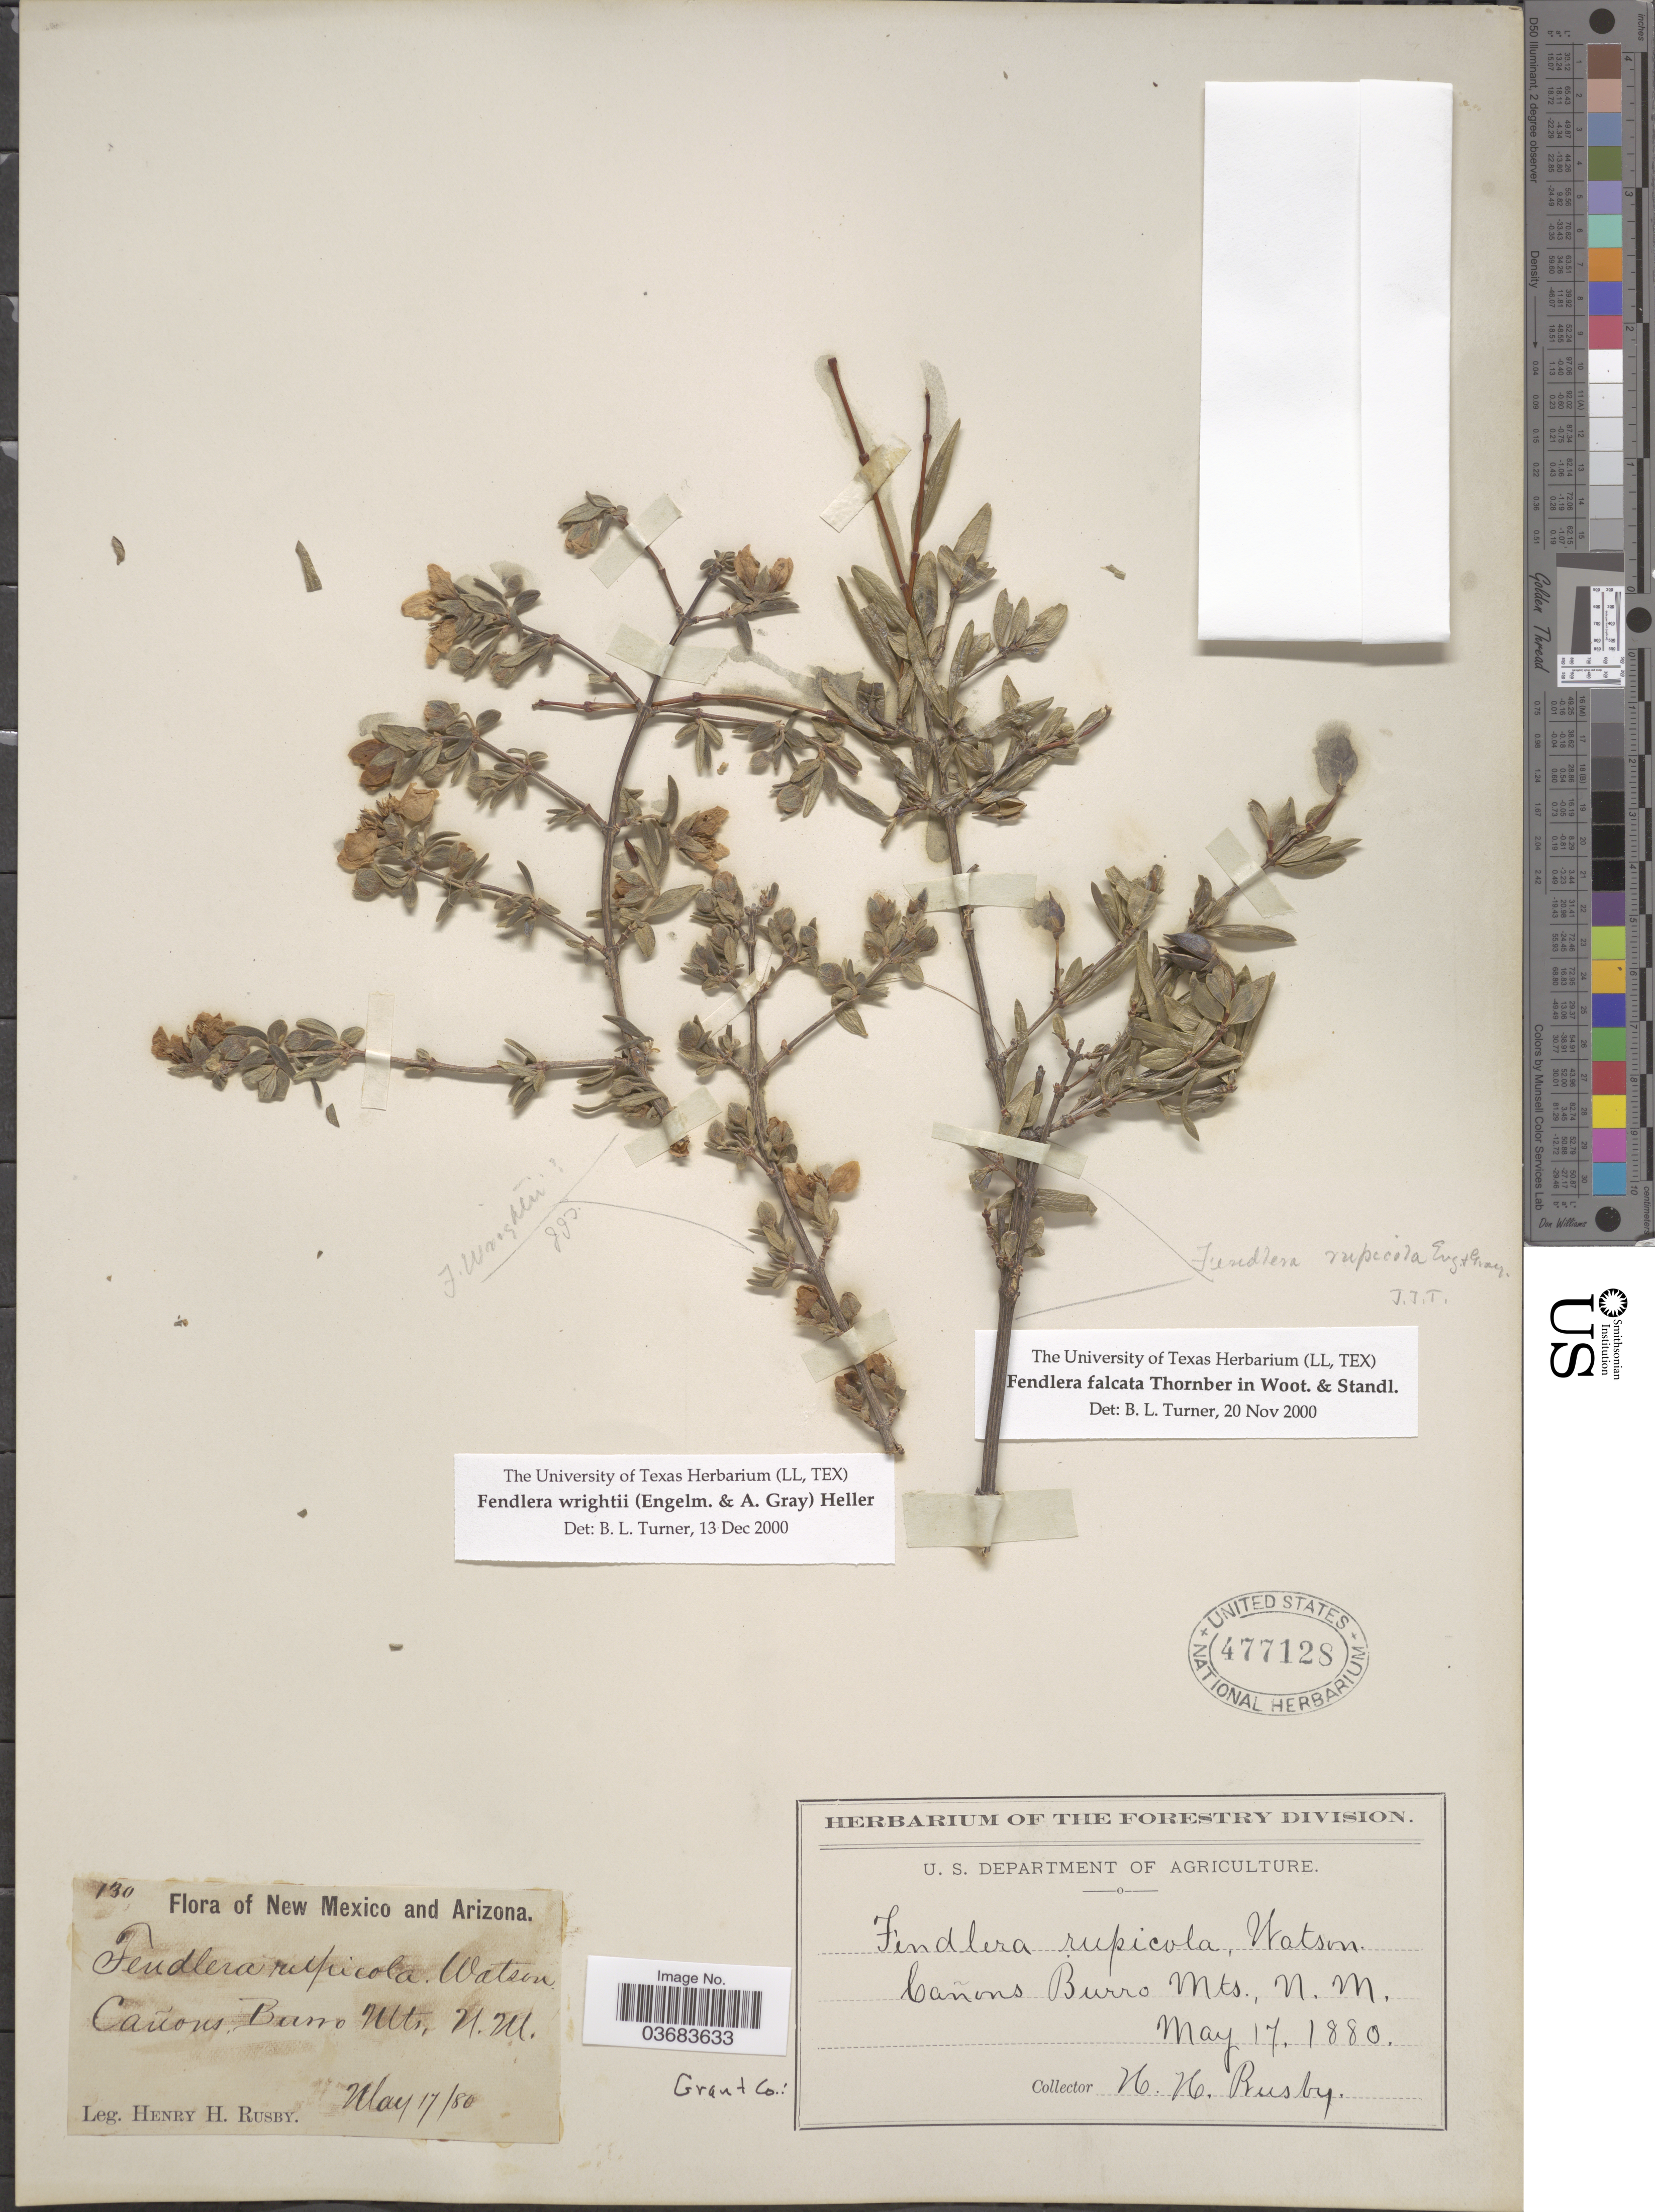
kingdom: Plantae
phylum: Tracheophyta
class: Magnoliopsida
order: Cornales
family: Hydrangeaceae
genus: Fendlera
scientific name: Fendlera rupicola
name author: Englem. & A. Gray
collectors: H. H. Rusby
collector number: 130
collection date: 1880-05-17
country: United States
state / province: New Mexico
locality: Cañons Burro Mts.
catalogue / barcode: US 477128